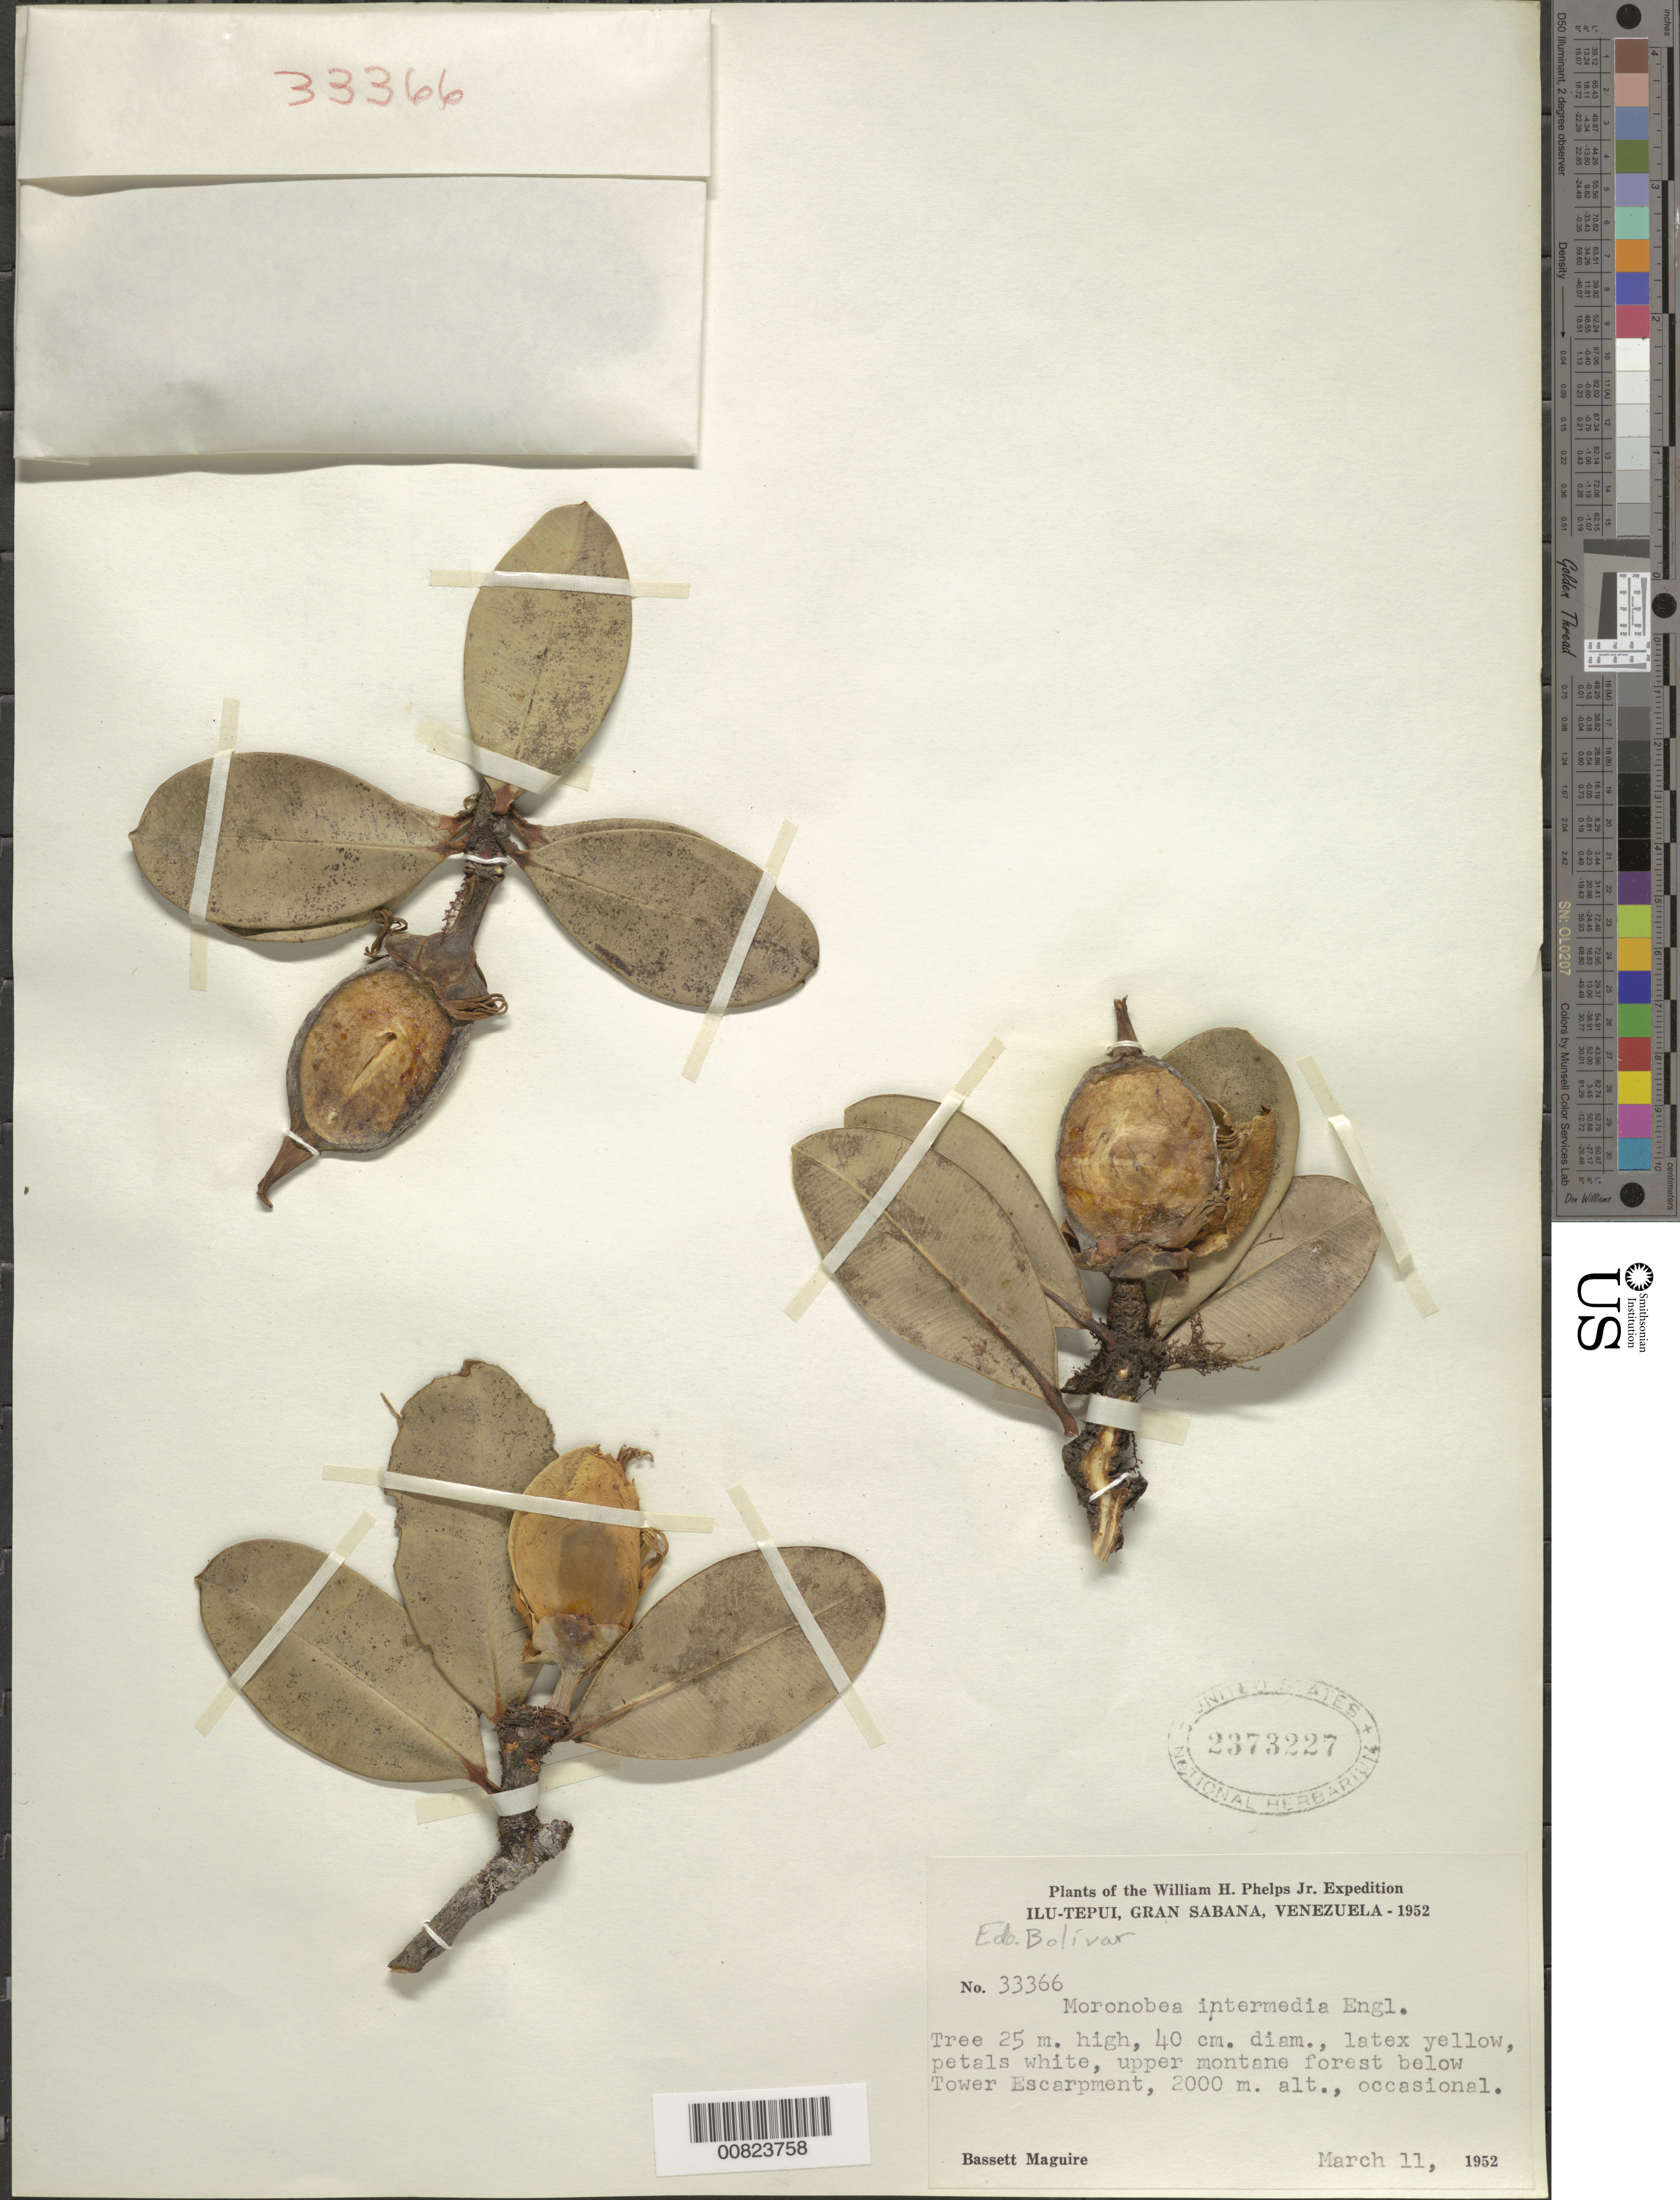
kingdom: Plantae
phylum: Tracheophyta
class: Magnoliopsida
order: Malpighiales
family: Clusiaceae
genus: Moronobea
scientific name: Moronobea intermedia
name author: Engl. in Thurn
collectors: B. Maguire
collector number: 33366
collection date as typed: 11-Mar-52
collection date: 1952-03-11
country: Venezuela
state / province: Bolívar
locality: Gran Sabana, Ilu-tepuí, below Tower Escarpment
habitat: Upper montane forest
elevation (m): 2000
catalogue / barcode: US 2373227